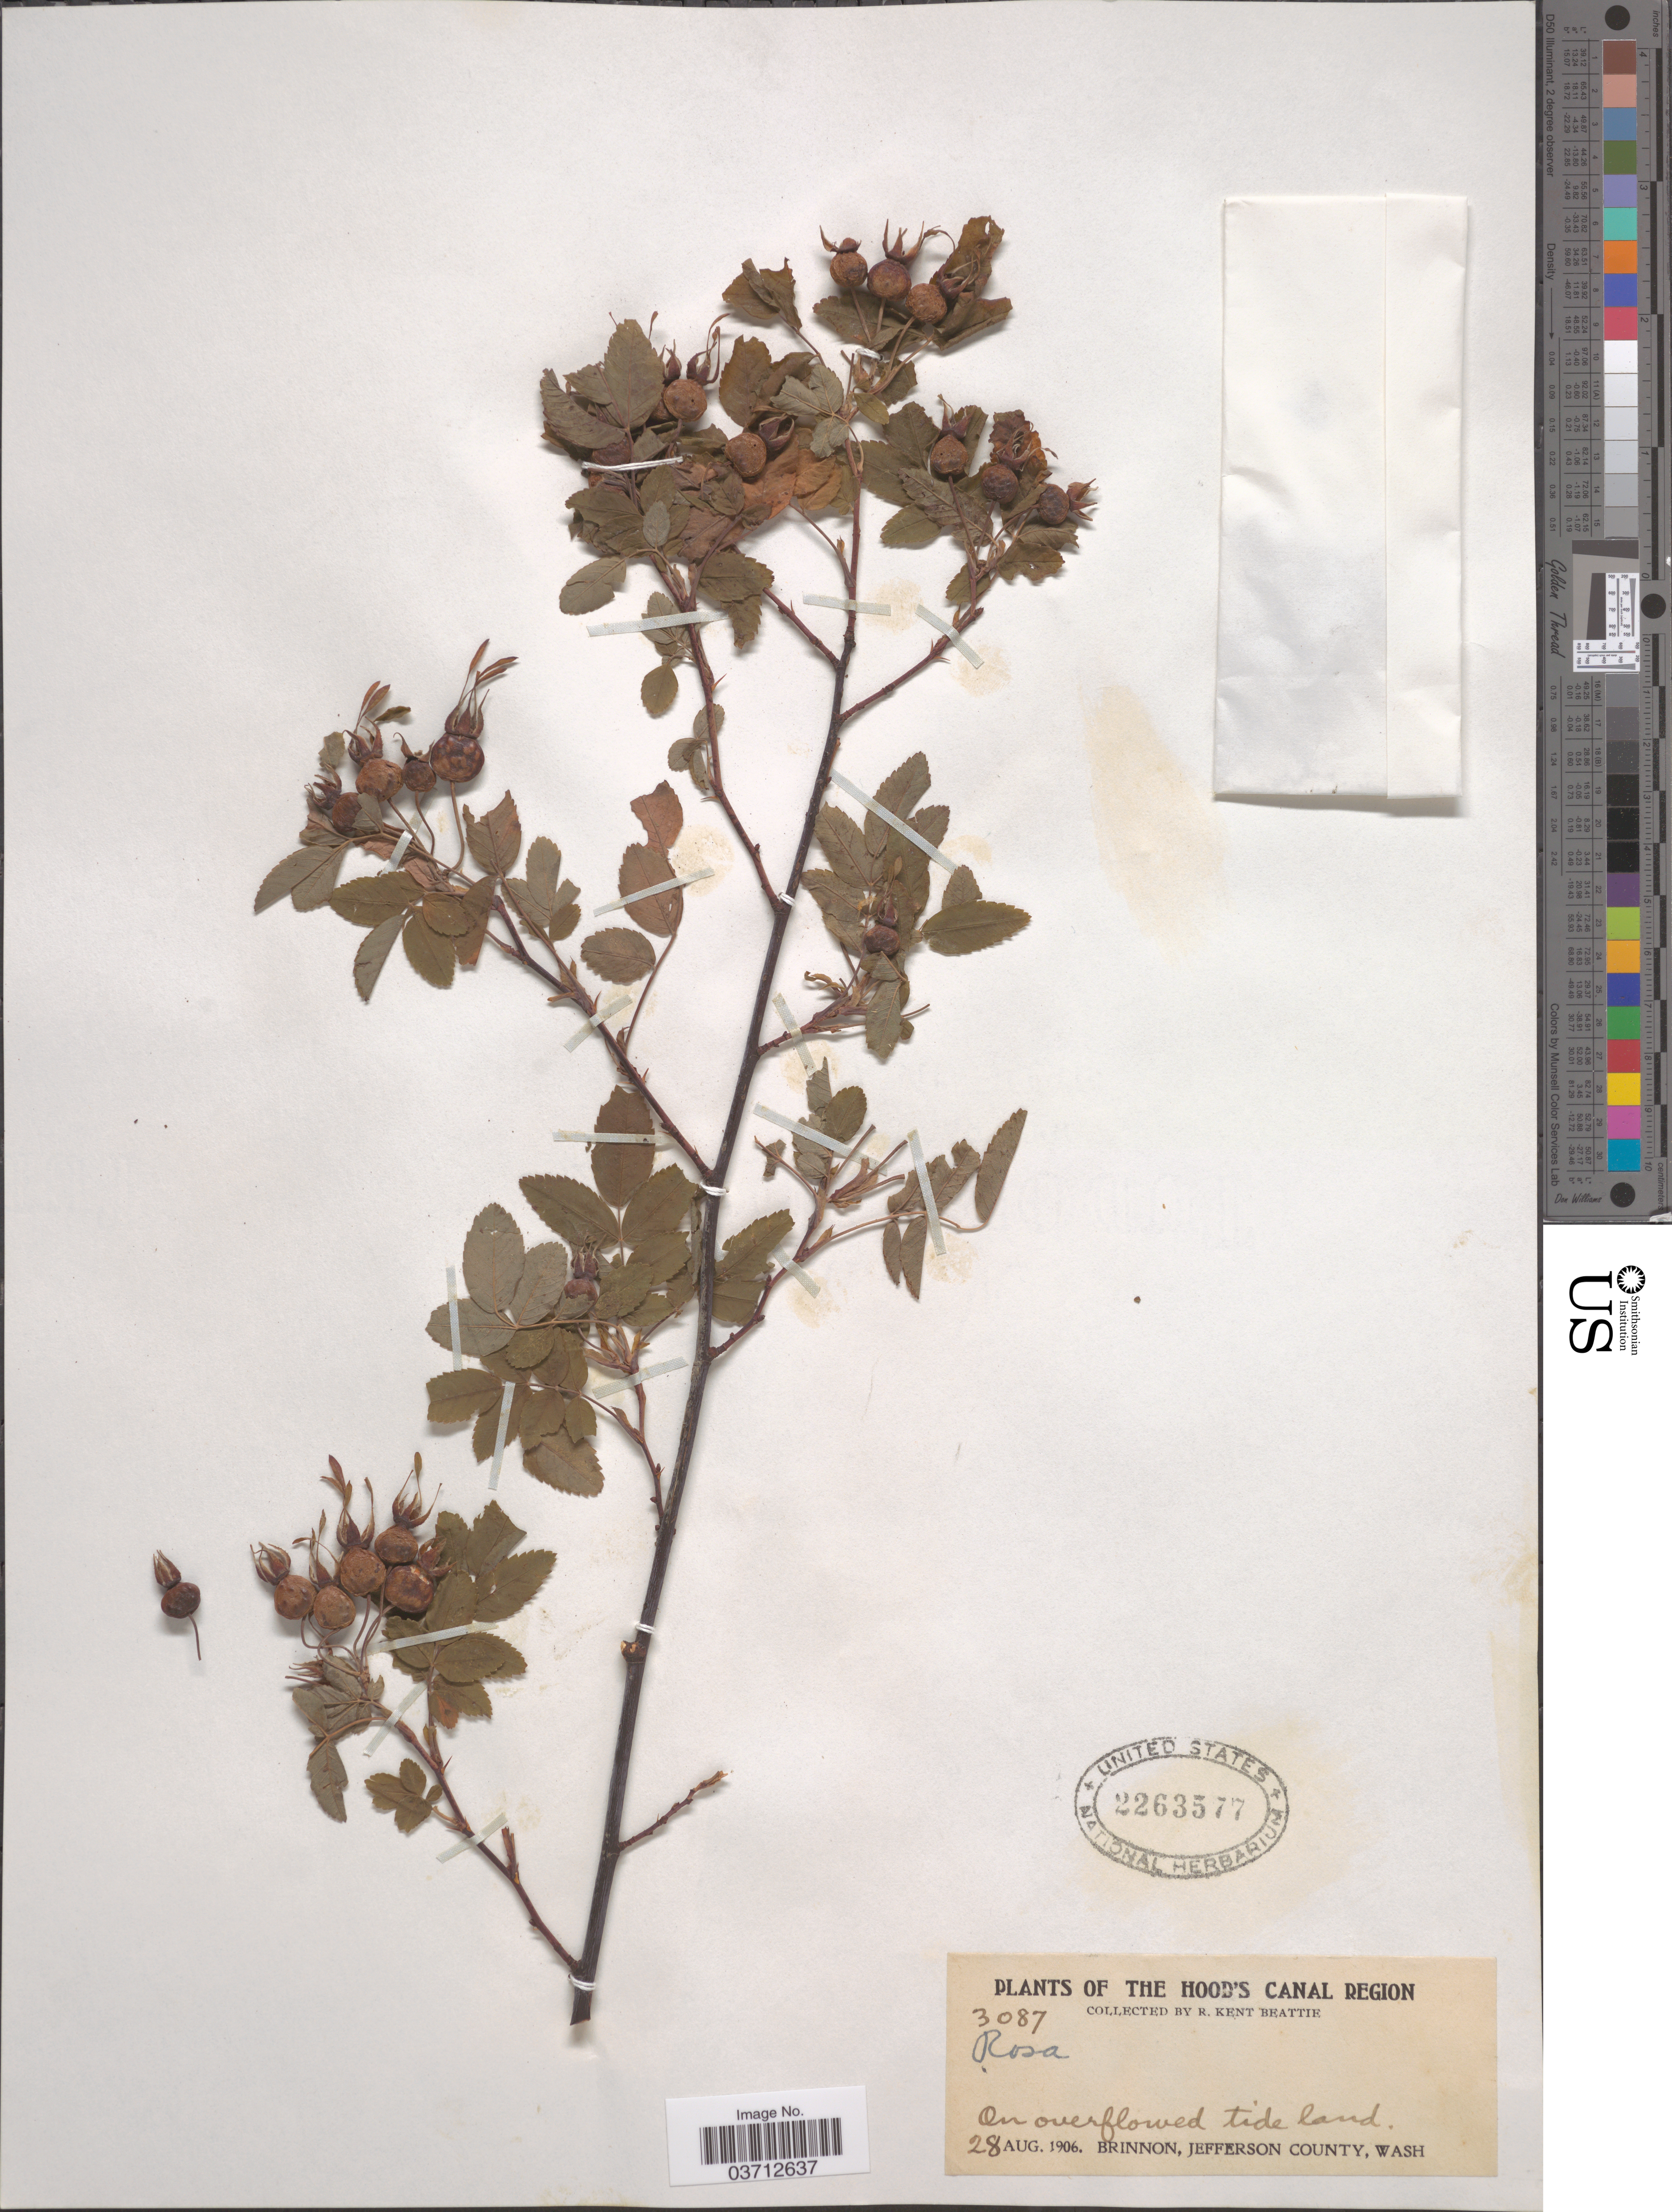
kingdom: Plantae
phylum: Tracheophyta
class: Magnoliopsida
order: Rosales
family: Rosaceae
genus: Rosa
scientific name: Rosa sp.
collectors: R. K. Beattie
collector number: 3087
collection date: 1906-08-28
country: United States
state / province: Washington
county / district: Jefferson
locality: The Hood's Canal Region. Brinnon, Jefferson County.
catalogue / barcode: US 2263577